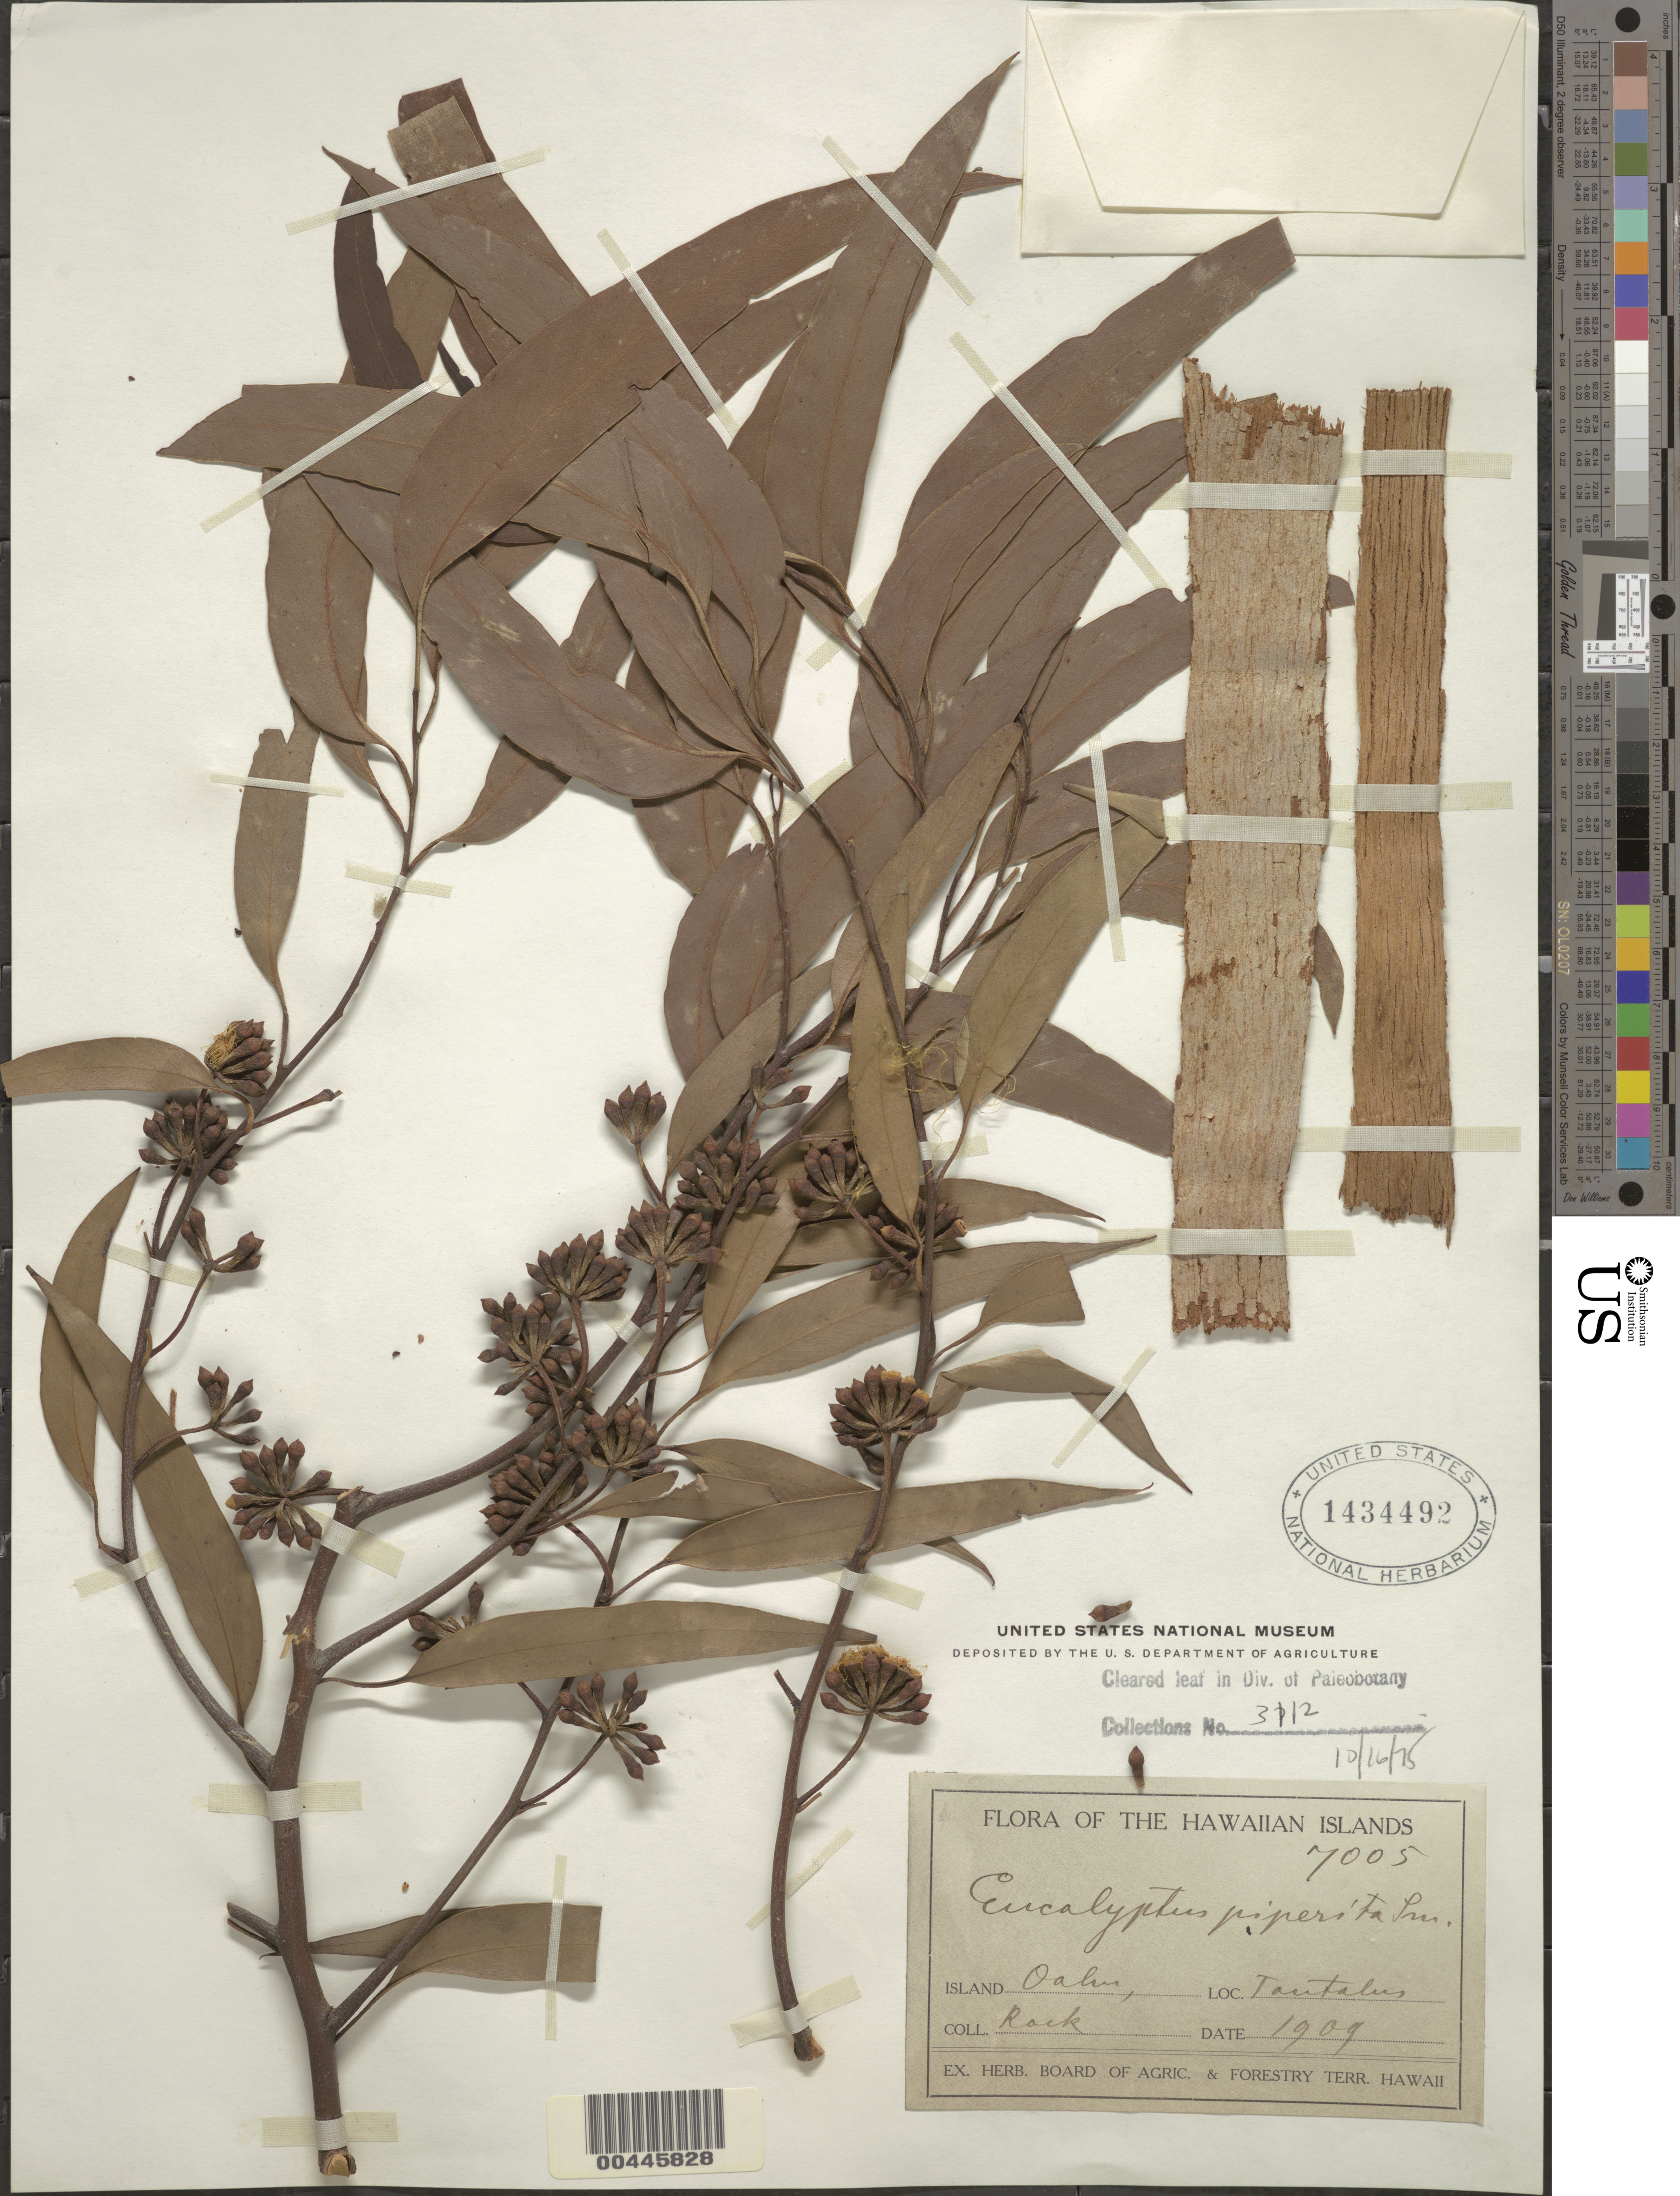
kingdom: Plantae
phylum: Tracheophyta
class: Magnoliopsida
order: Myrtales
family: Myrtaceae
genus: Eucalyptus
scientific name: Eucalyptus piperita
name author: J. White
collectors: J. F. Rock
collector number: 7005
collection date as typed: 1909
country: United States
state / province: Hawaii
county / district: Honolulu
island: Oahu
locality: Tantalus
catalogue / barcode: US 1434492